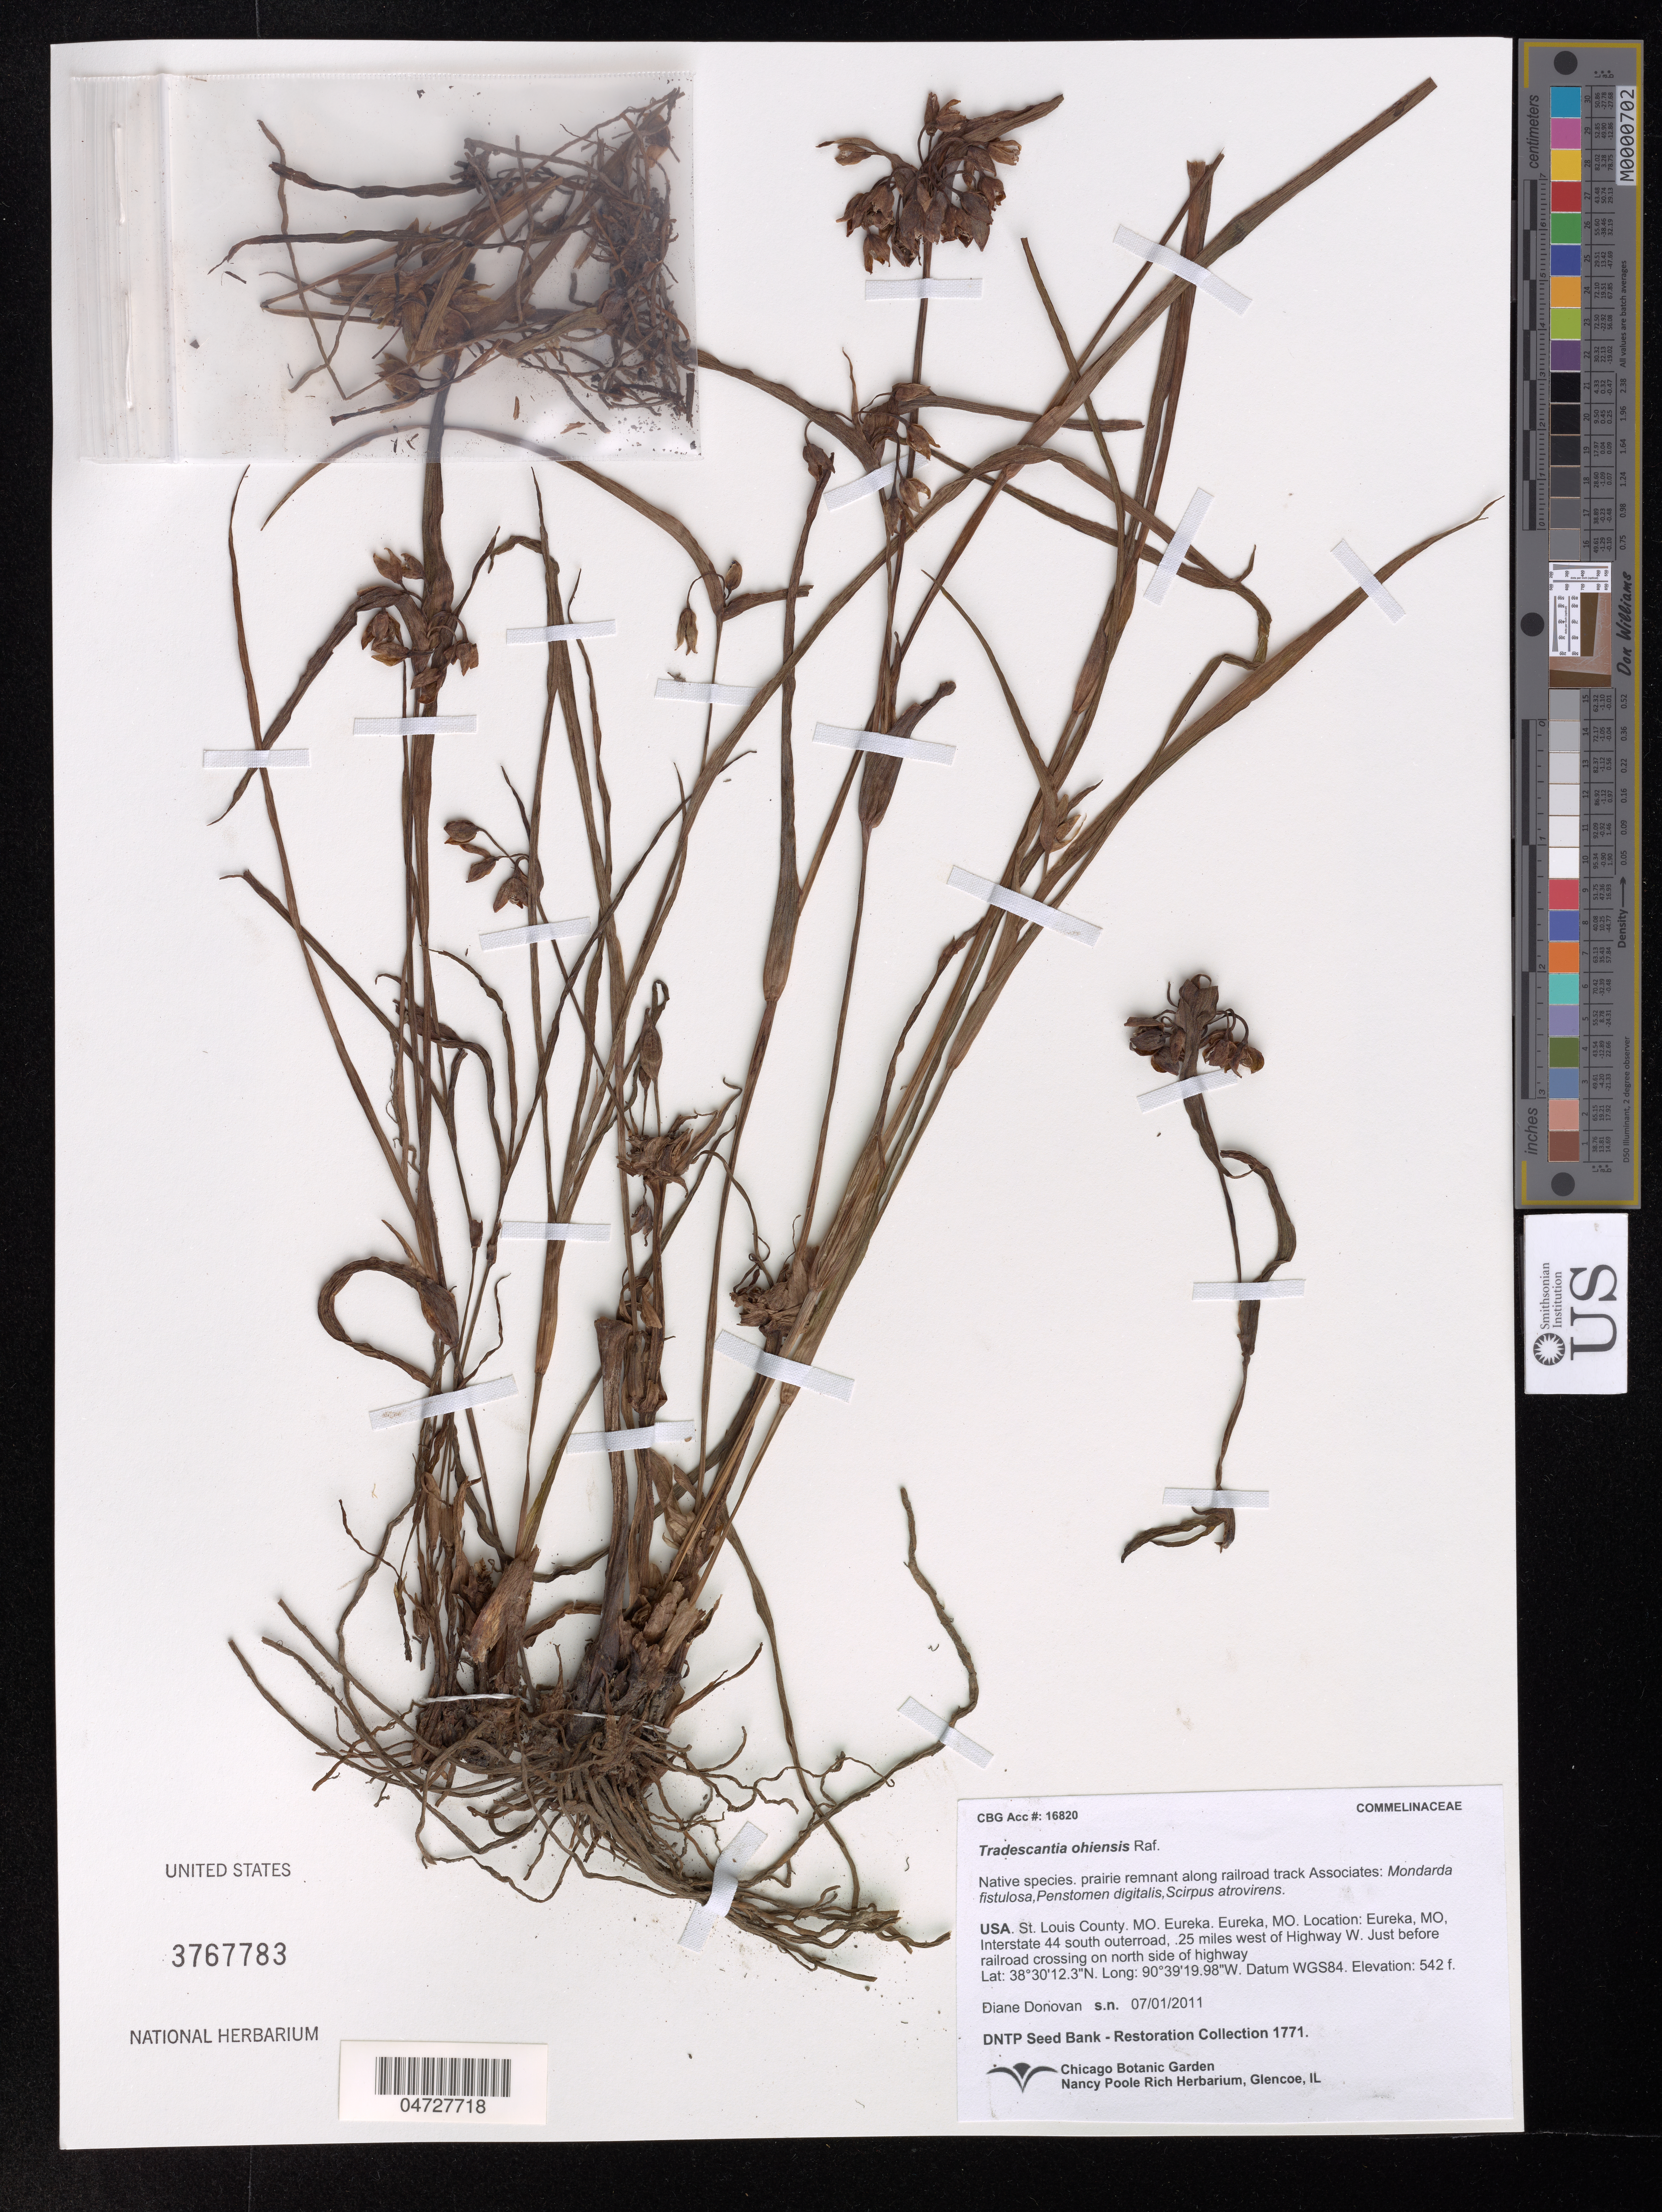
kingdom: Plantae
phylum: Tracheophyta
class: Liliopsida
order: Commelinales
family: Commelinaceae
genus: Tradescantia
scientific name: Tradescantia ohiensis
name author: Raf.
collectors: D. Donovan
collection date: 2011-01-07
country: United States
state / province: California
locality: St. Louis County, Eureka, MO, Interstate 44 south outerroad, 25 miles west of Highway W.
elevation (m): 165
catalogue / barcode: US 3767783